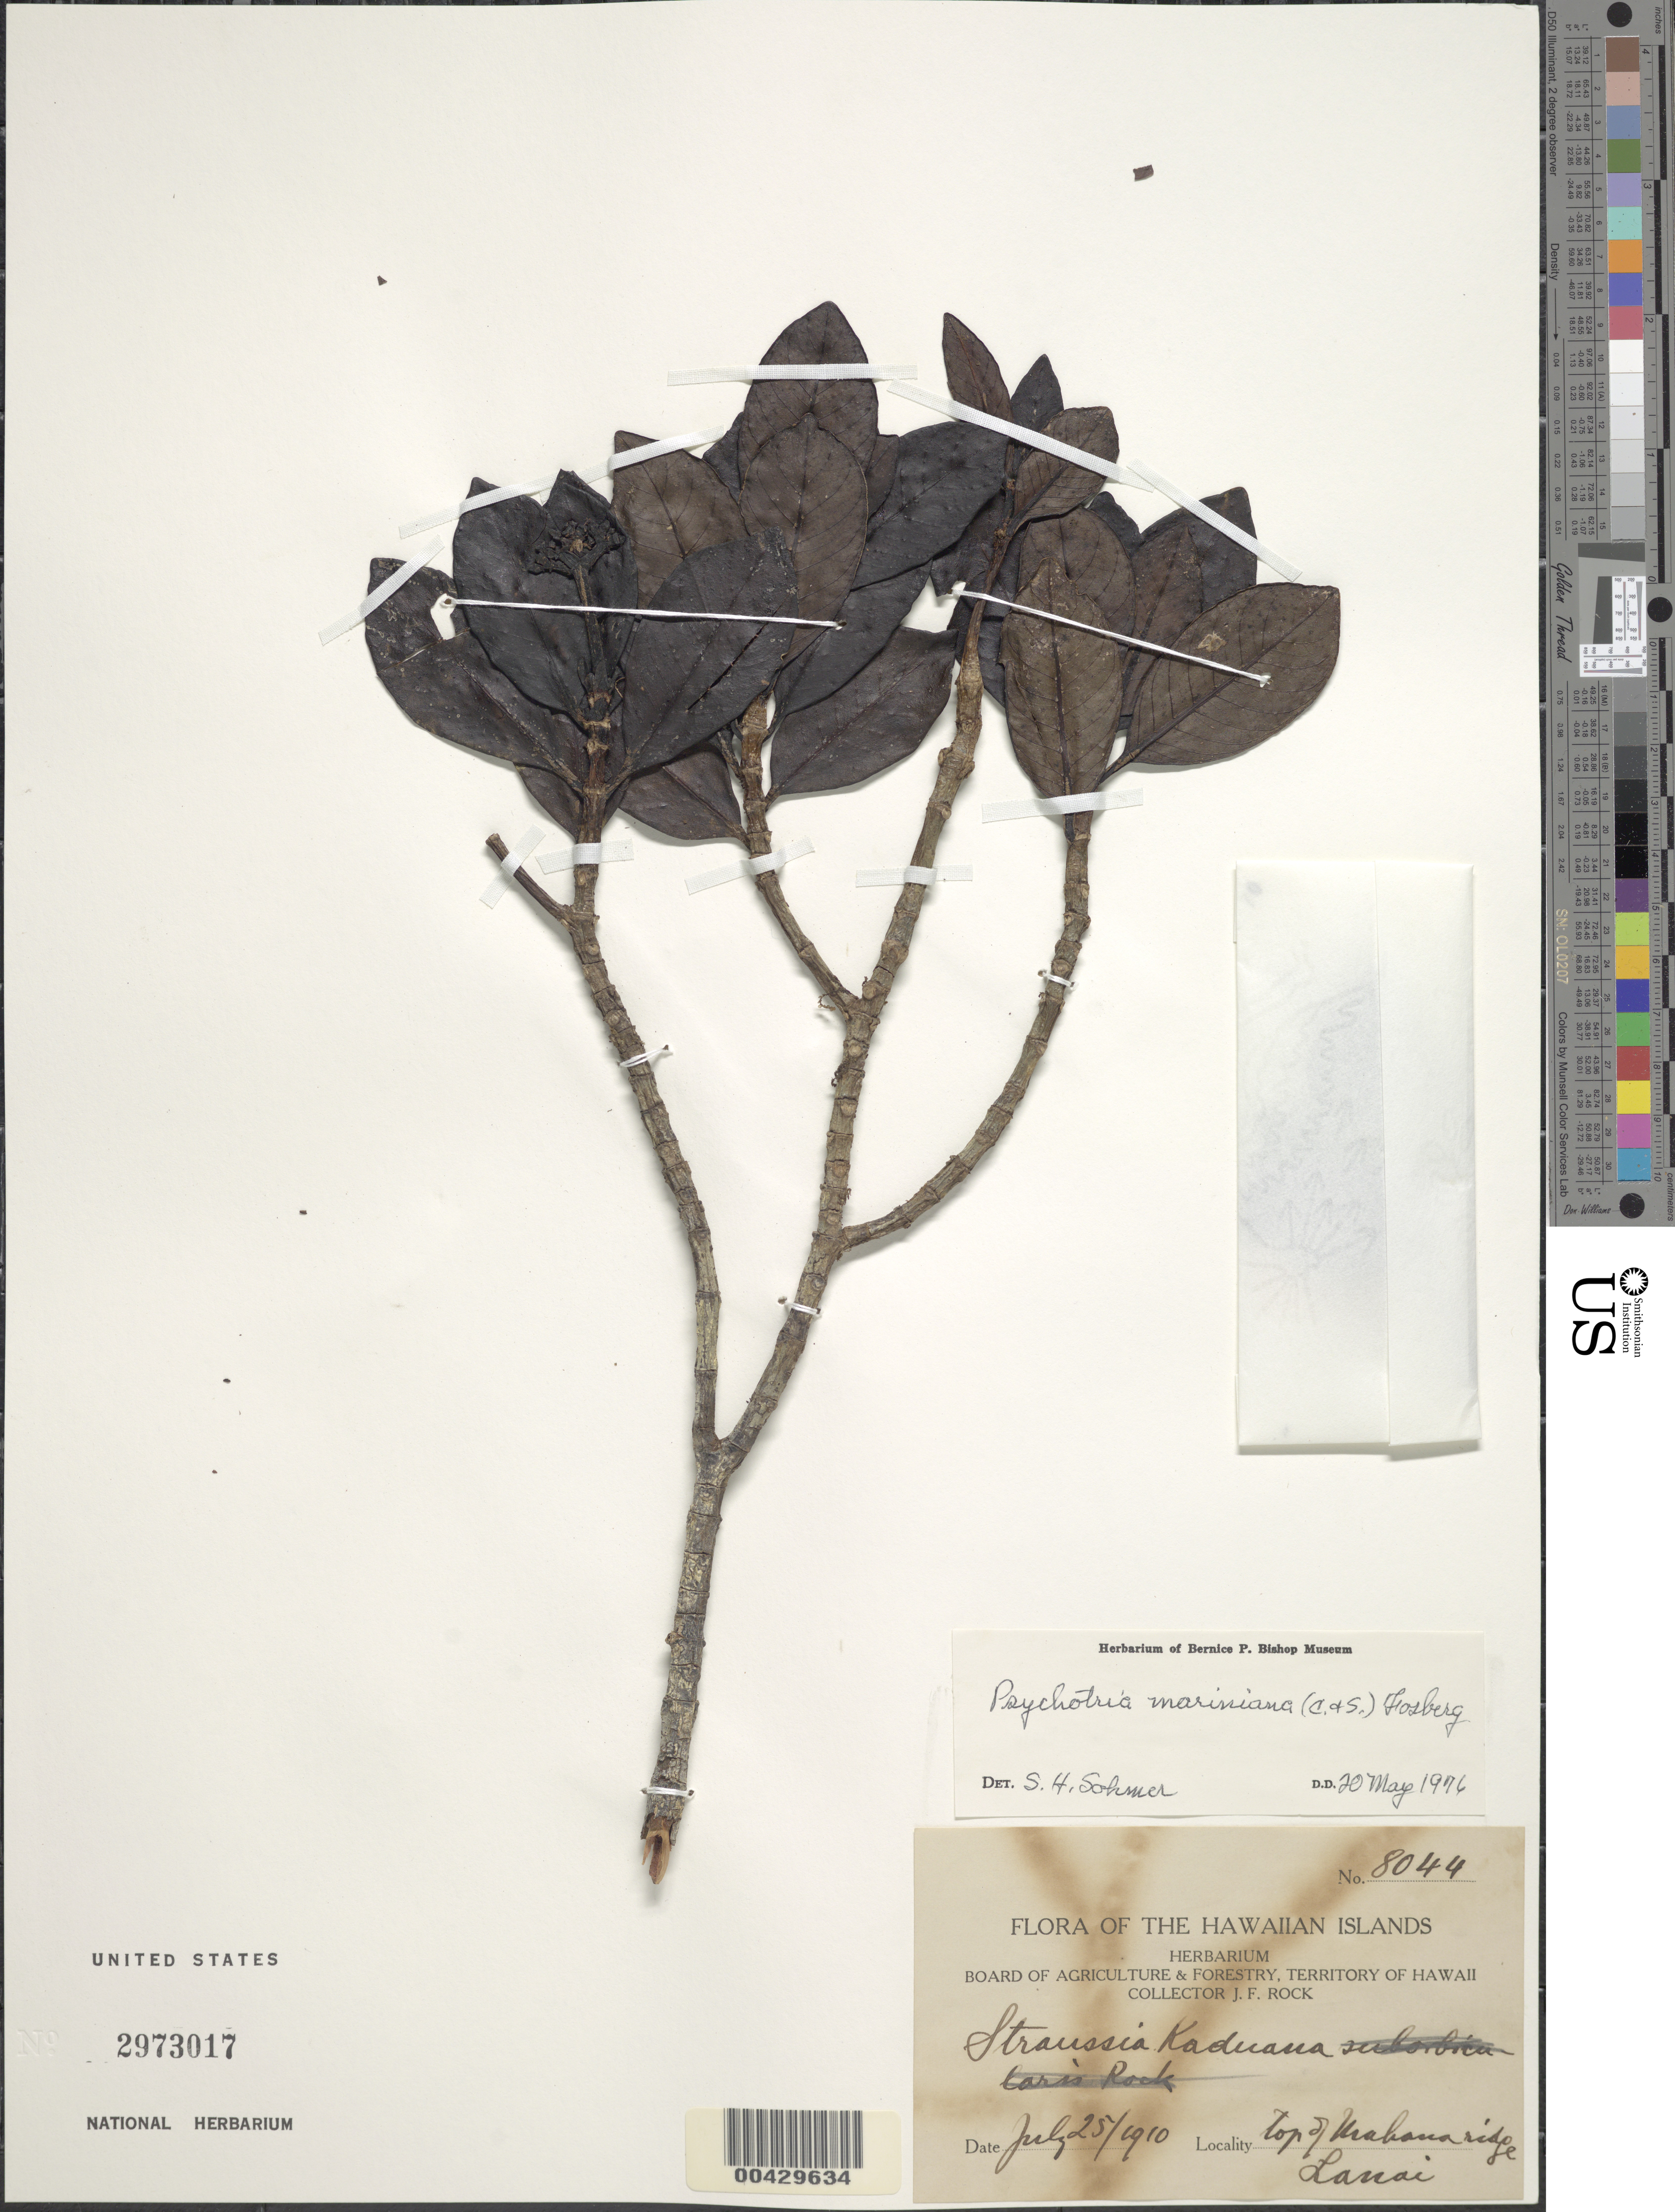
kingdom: Plantae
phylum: Tracheophyta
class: Magnoliopsida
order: Gentianales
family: Rubiaceae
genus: Psychotria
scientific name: Psychotria mariniana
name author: (Cham. & Schltdl.) Fosberg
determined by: Sohmer, S. H.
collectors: J. F. Rock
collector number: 8044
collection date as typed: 25 Jul 1910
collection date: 1910-07-25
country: United States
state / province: Hawaii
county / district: Maui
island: Lana'i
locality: top of Mahana ridge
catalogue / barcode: US 2973017